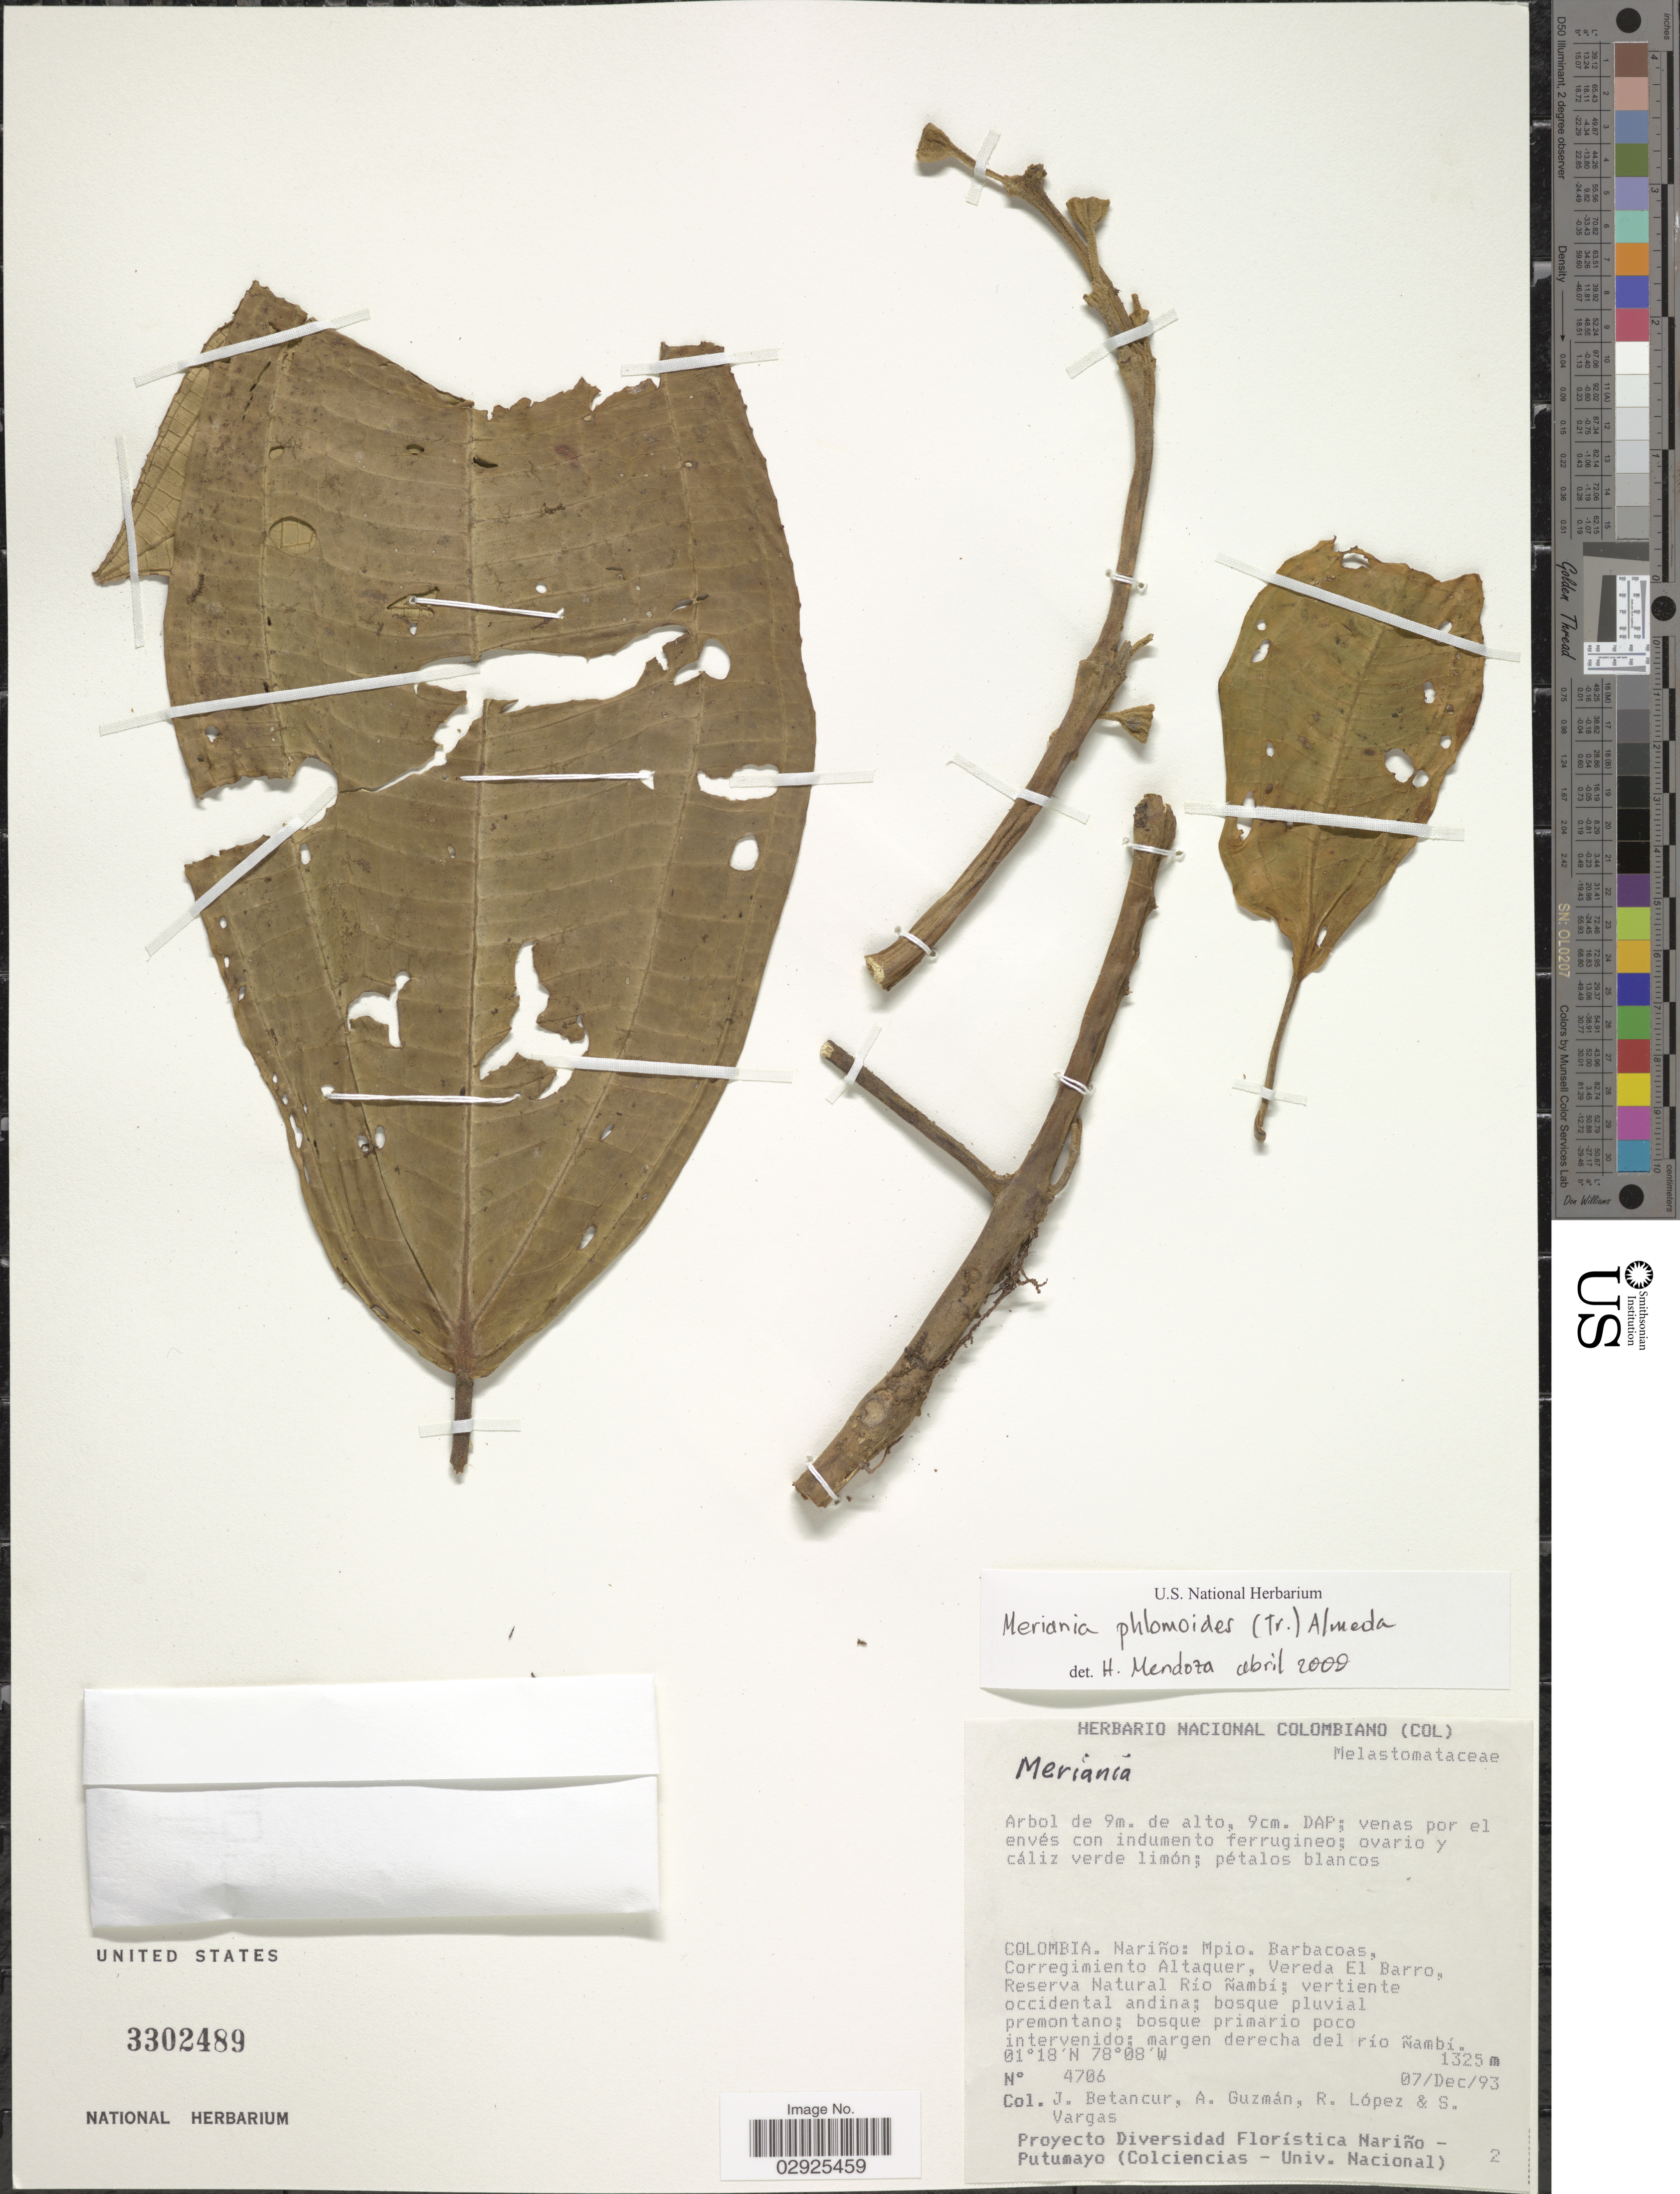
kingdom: Plantae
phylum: Tracheophyta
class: Magnoliopsida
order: Myrtales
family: Melastomataceae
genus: Meriania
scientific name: Meriania phlomoides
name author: (Triana) Almeda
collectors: J. Betancur, A. Guzman, R. Lopez & S. Vargas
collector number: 4706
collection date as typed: Transcribed d/m/y: 7/12/93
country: Colombia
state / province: Nariño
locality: Nariño: Mpio. Barbacoas, Corregimiento Altaquer, Vereda El Barro, Reserva Natural Rio ñambi; vertiente occidental andina.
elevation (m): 1325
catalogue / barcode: US 3302489